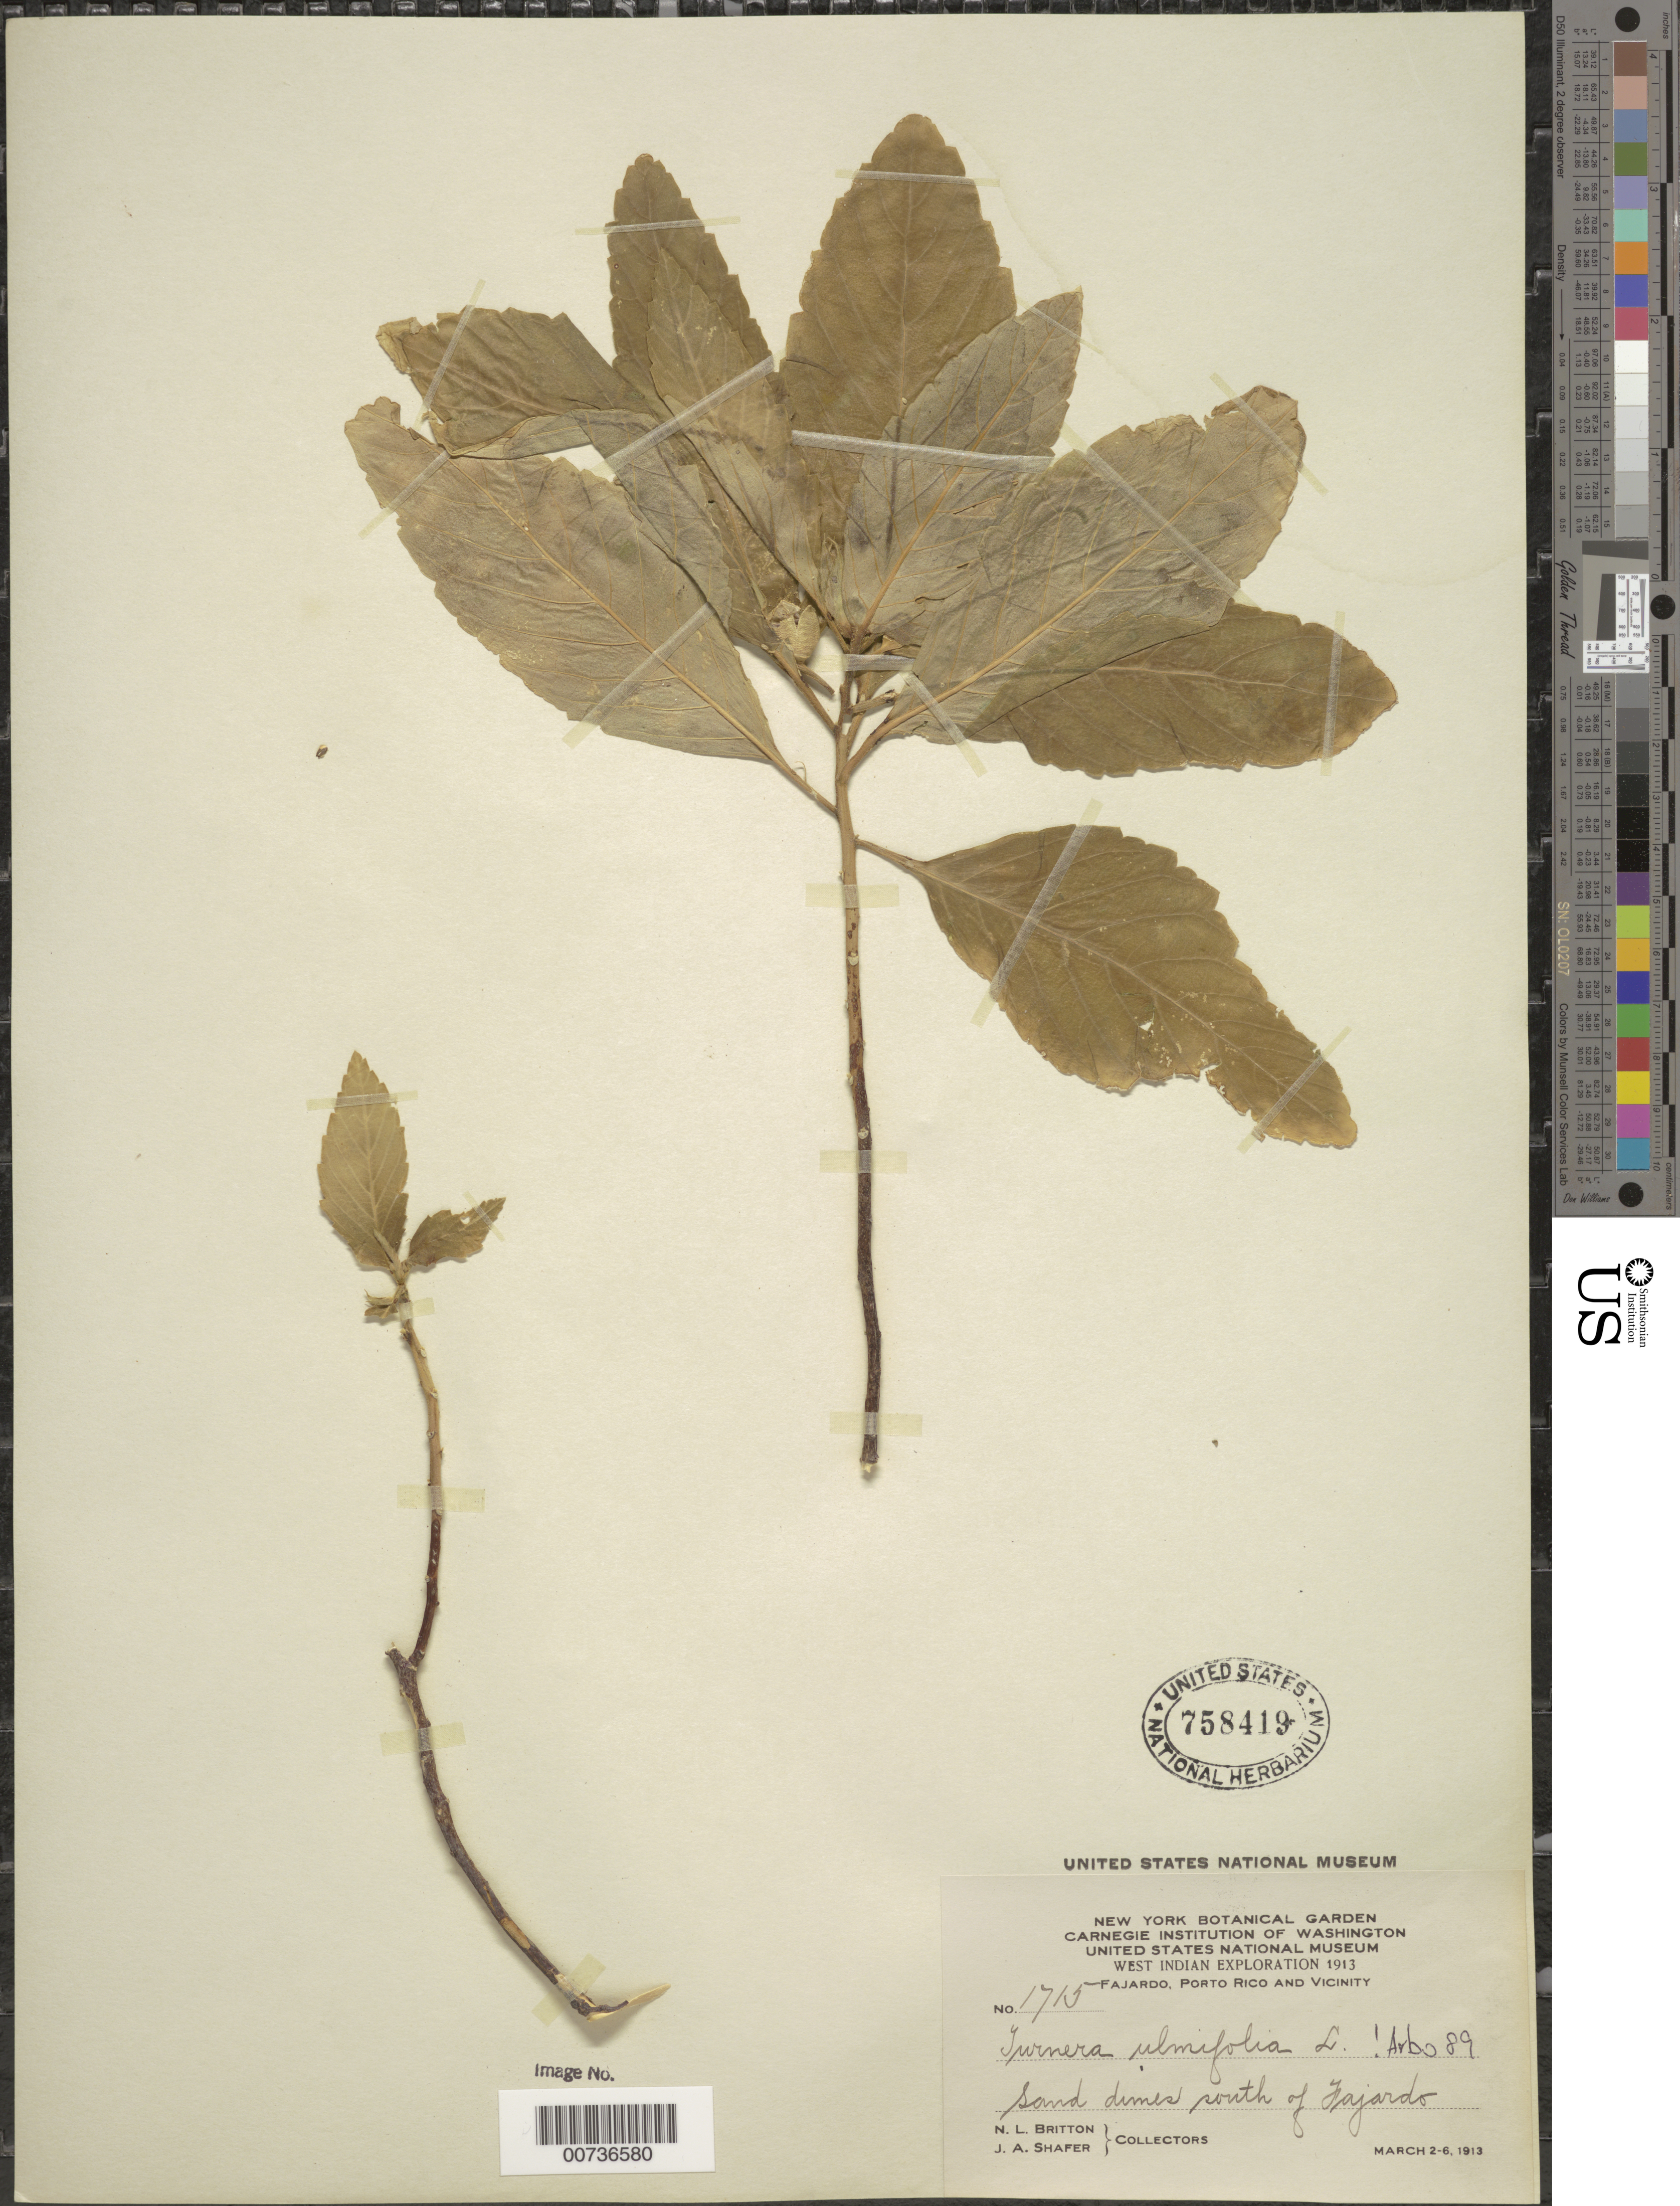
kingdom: Plantae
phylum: Tracheophyta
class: Magnoliopsida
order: Malpighiales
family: Turneraceae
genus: Turnera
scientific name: Turnera ulmifolia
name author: L.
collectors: N. Britton & J. A. Shafer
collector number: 1715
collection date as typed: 02 Mar 1913 to 06 Mar 1913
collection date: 1913-03-02/1913-03-06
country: Puerto Rico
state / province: Fajardo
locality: Fajardo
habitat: Sand dimes south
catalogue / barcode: US 758419